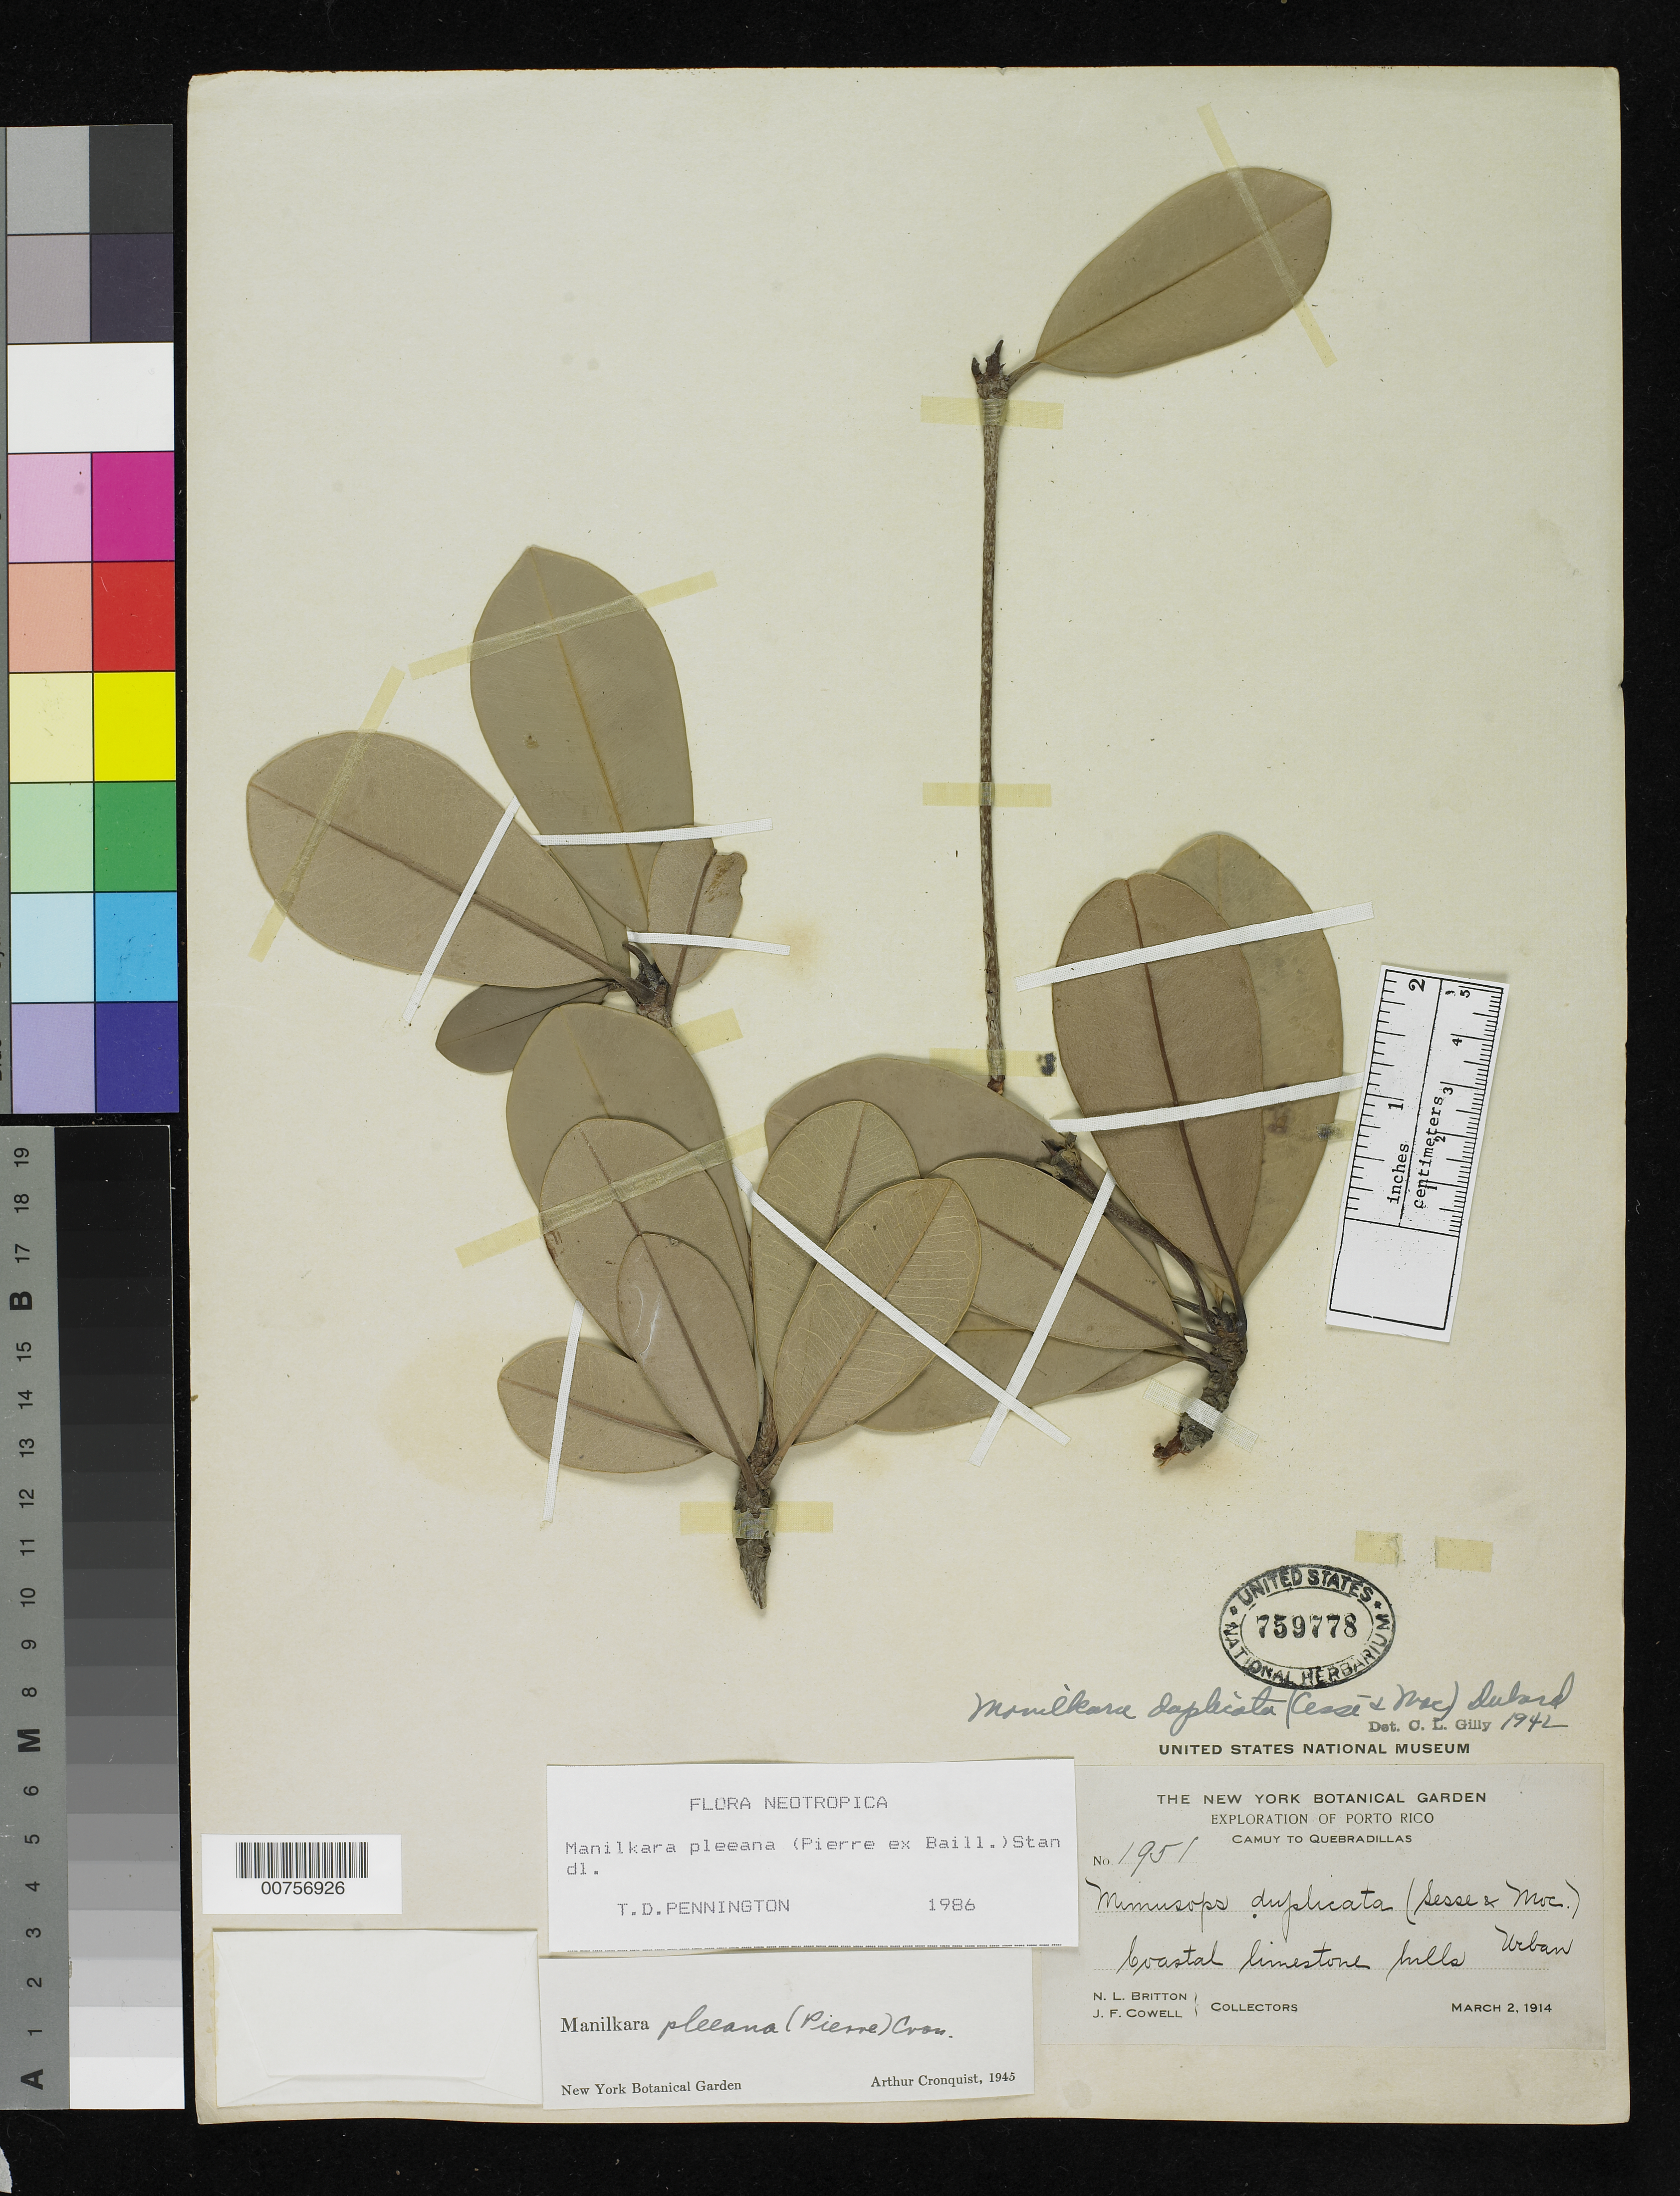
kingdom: Plantae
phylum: Tracheophyta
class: Magnoliopsida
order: Ericales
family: Sapotaceae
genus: Manilkara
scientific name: Manilkara pleeana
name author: (Pierre ex Baill.) Cronq.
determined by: Pennington, T. D., (K)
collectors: N. Britton & J. F. Cowell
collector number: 1951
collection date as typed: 02 Mar 1914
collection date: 1914-03-02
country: Puerto Rico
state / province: Quebradillas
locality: Camuy to Quebradillas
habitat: Coastal limestone hills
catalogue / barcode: US 759778